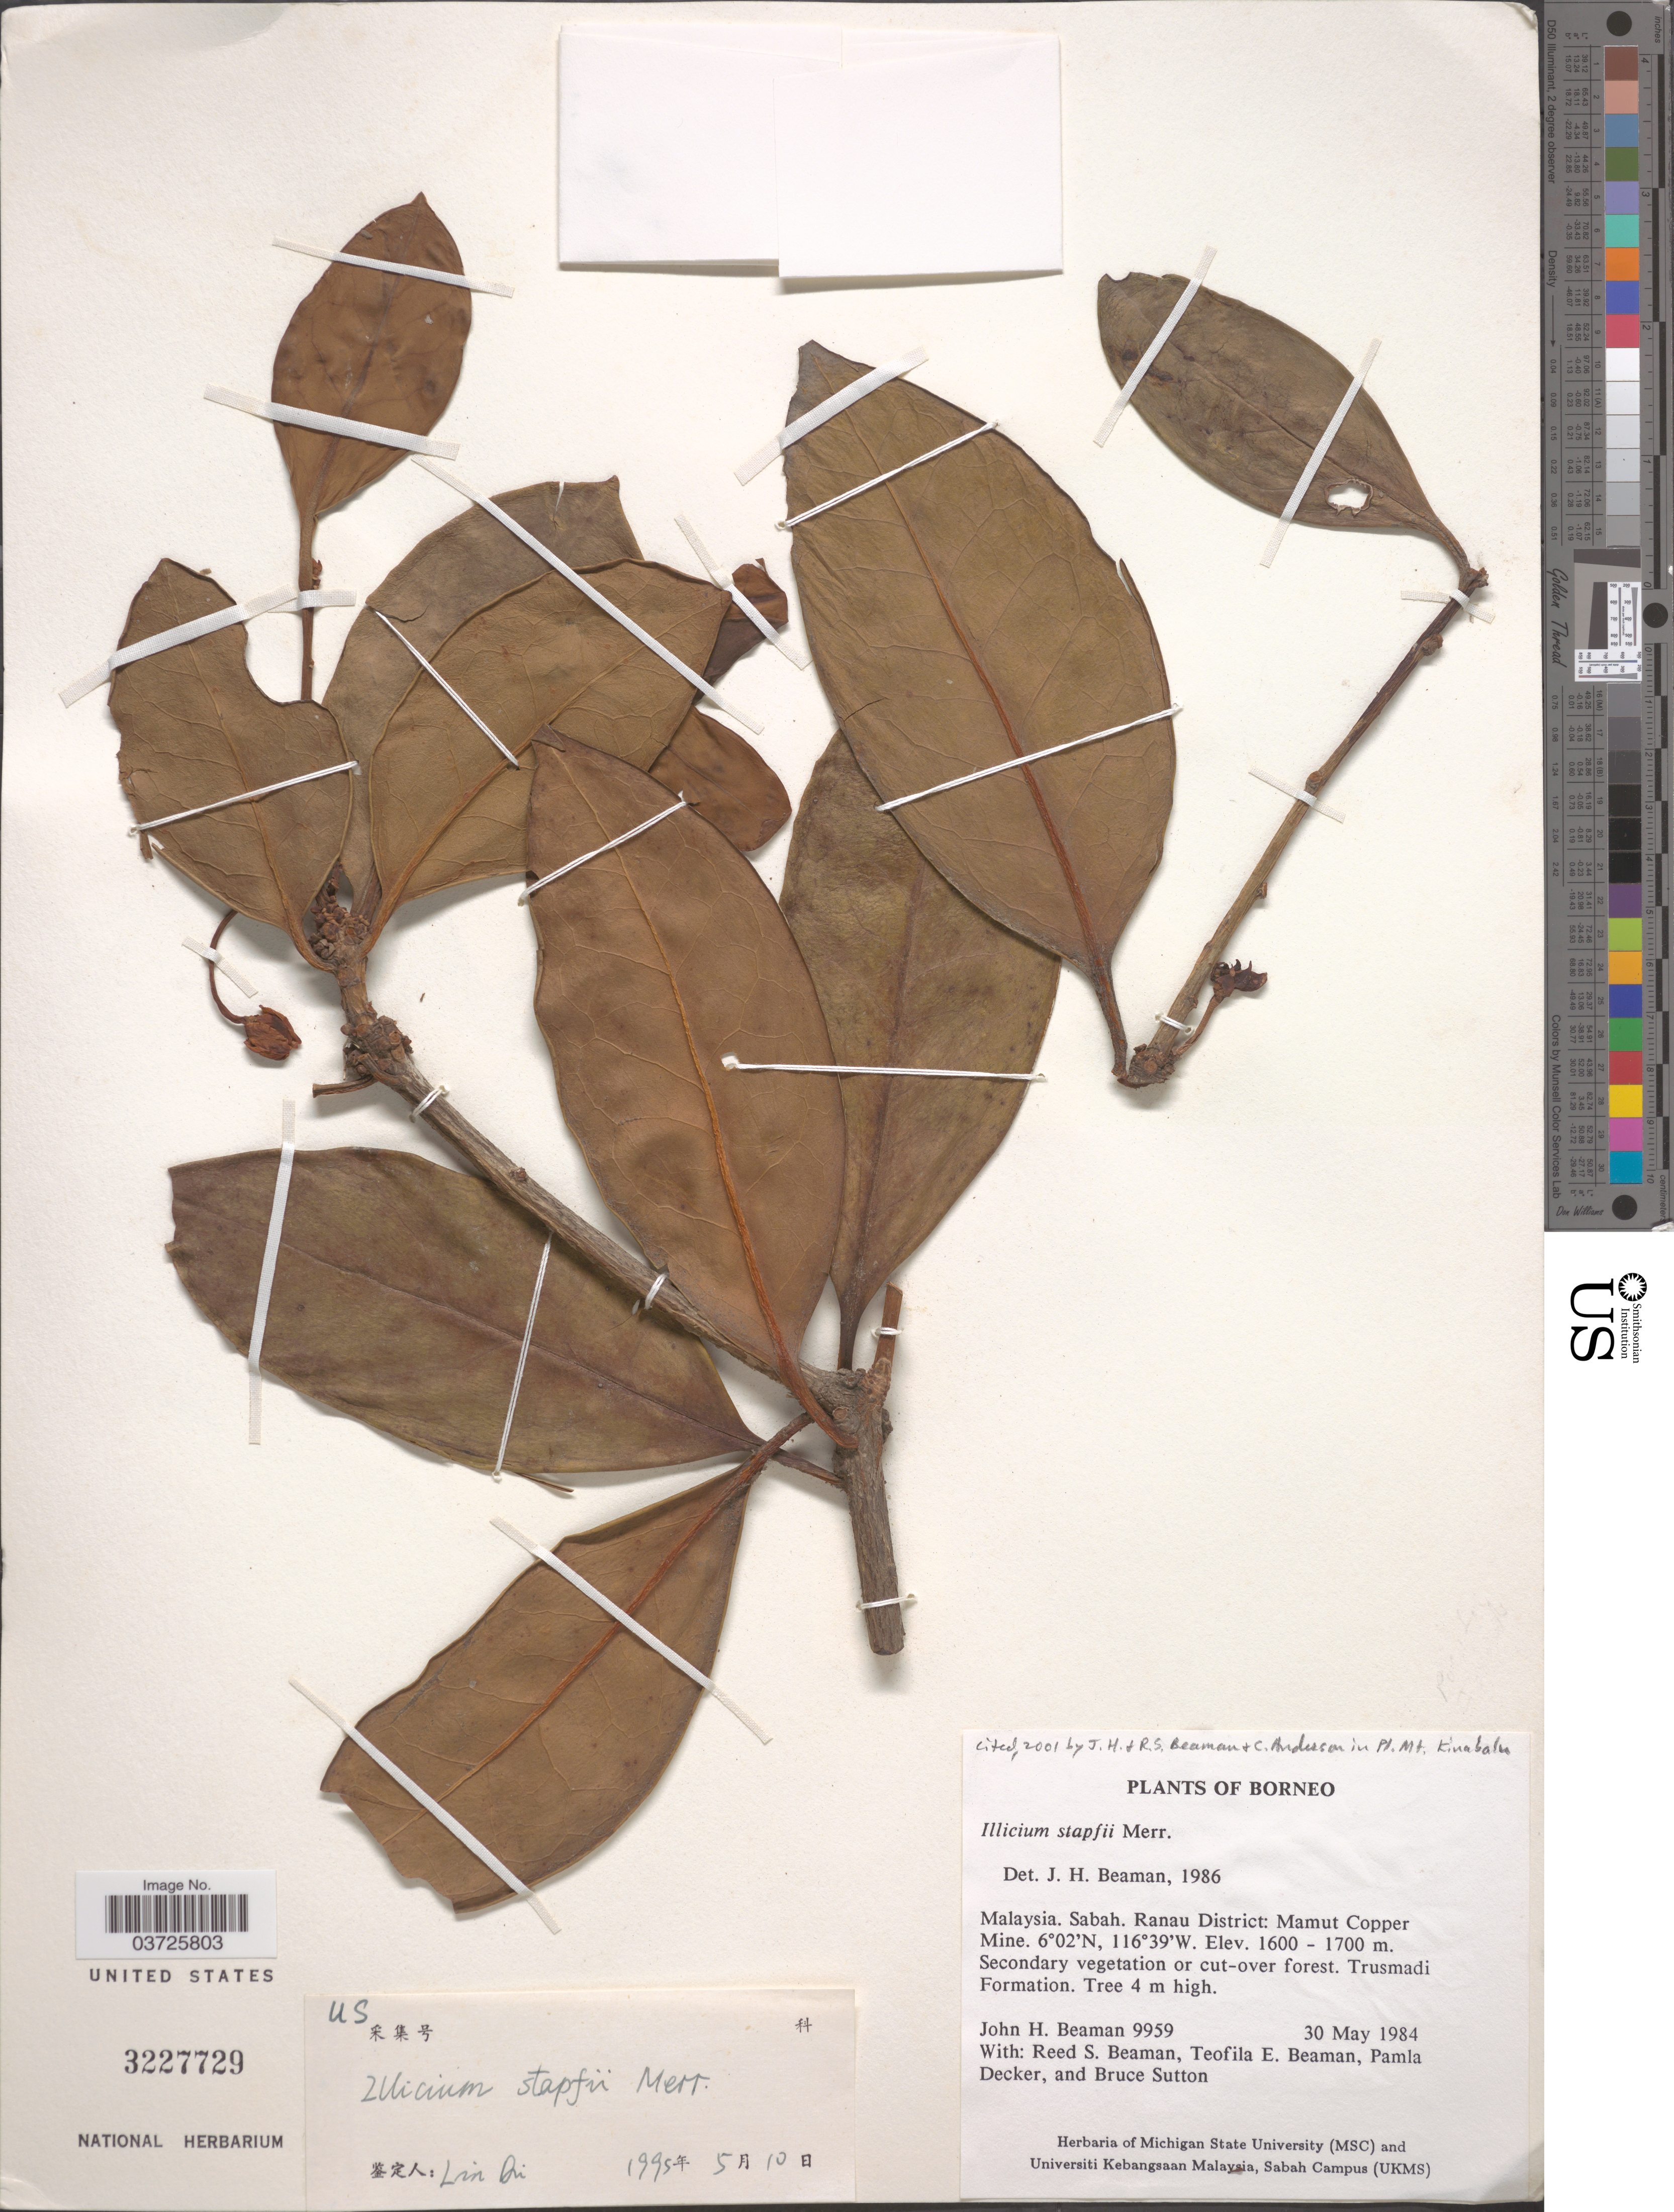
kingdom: Plantae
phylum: Tracheophyta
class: Magnoliopsida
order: Austrobaileyales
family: Schisandraceae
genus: Illicium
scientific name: Illicium stapfii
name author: Merr.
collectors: J. H. Beaman, R. S. Beaman, T. E. Beaman, P. Decker & B. Sutton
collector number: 9959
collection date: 1984-05-30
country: Malaysia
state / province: Sabah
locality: Borneo. Ranau District: Mamut Copper Mine. Trusmadi Formation.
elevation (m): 1600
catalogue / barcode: US 3227729